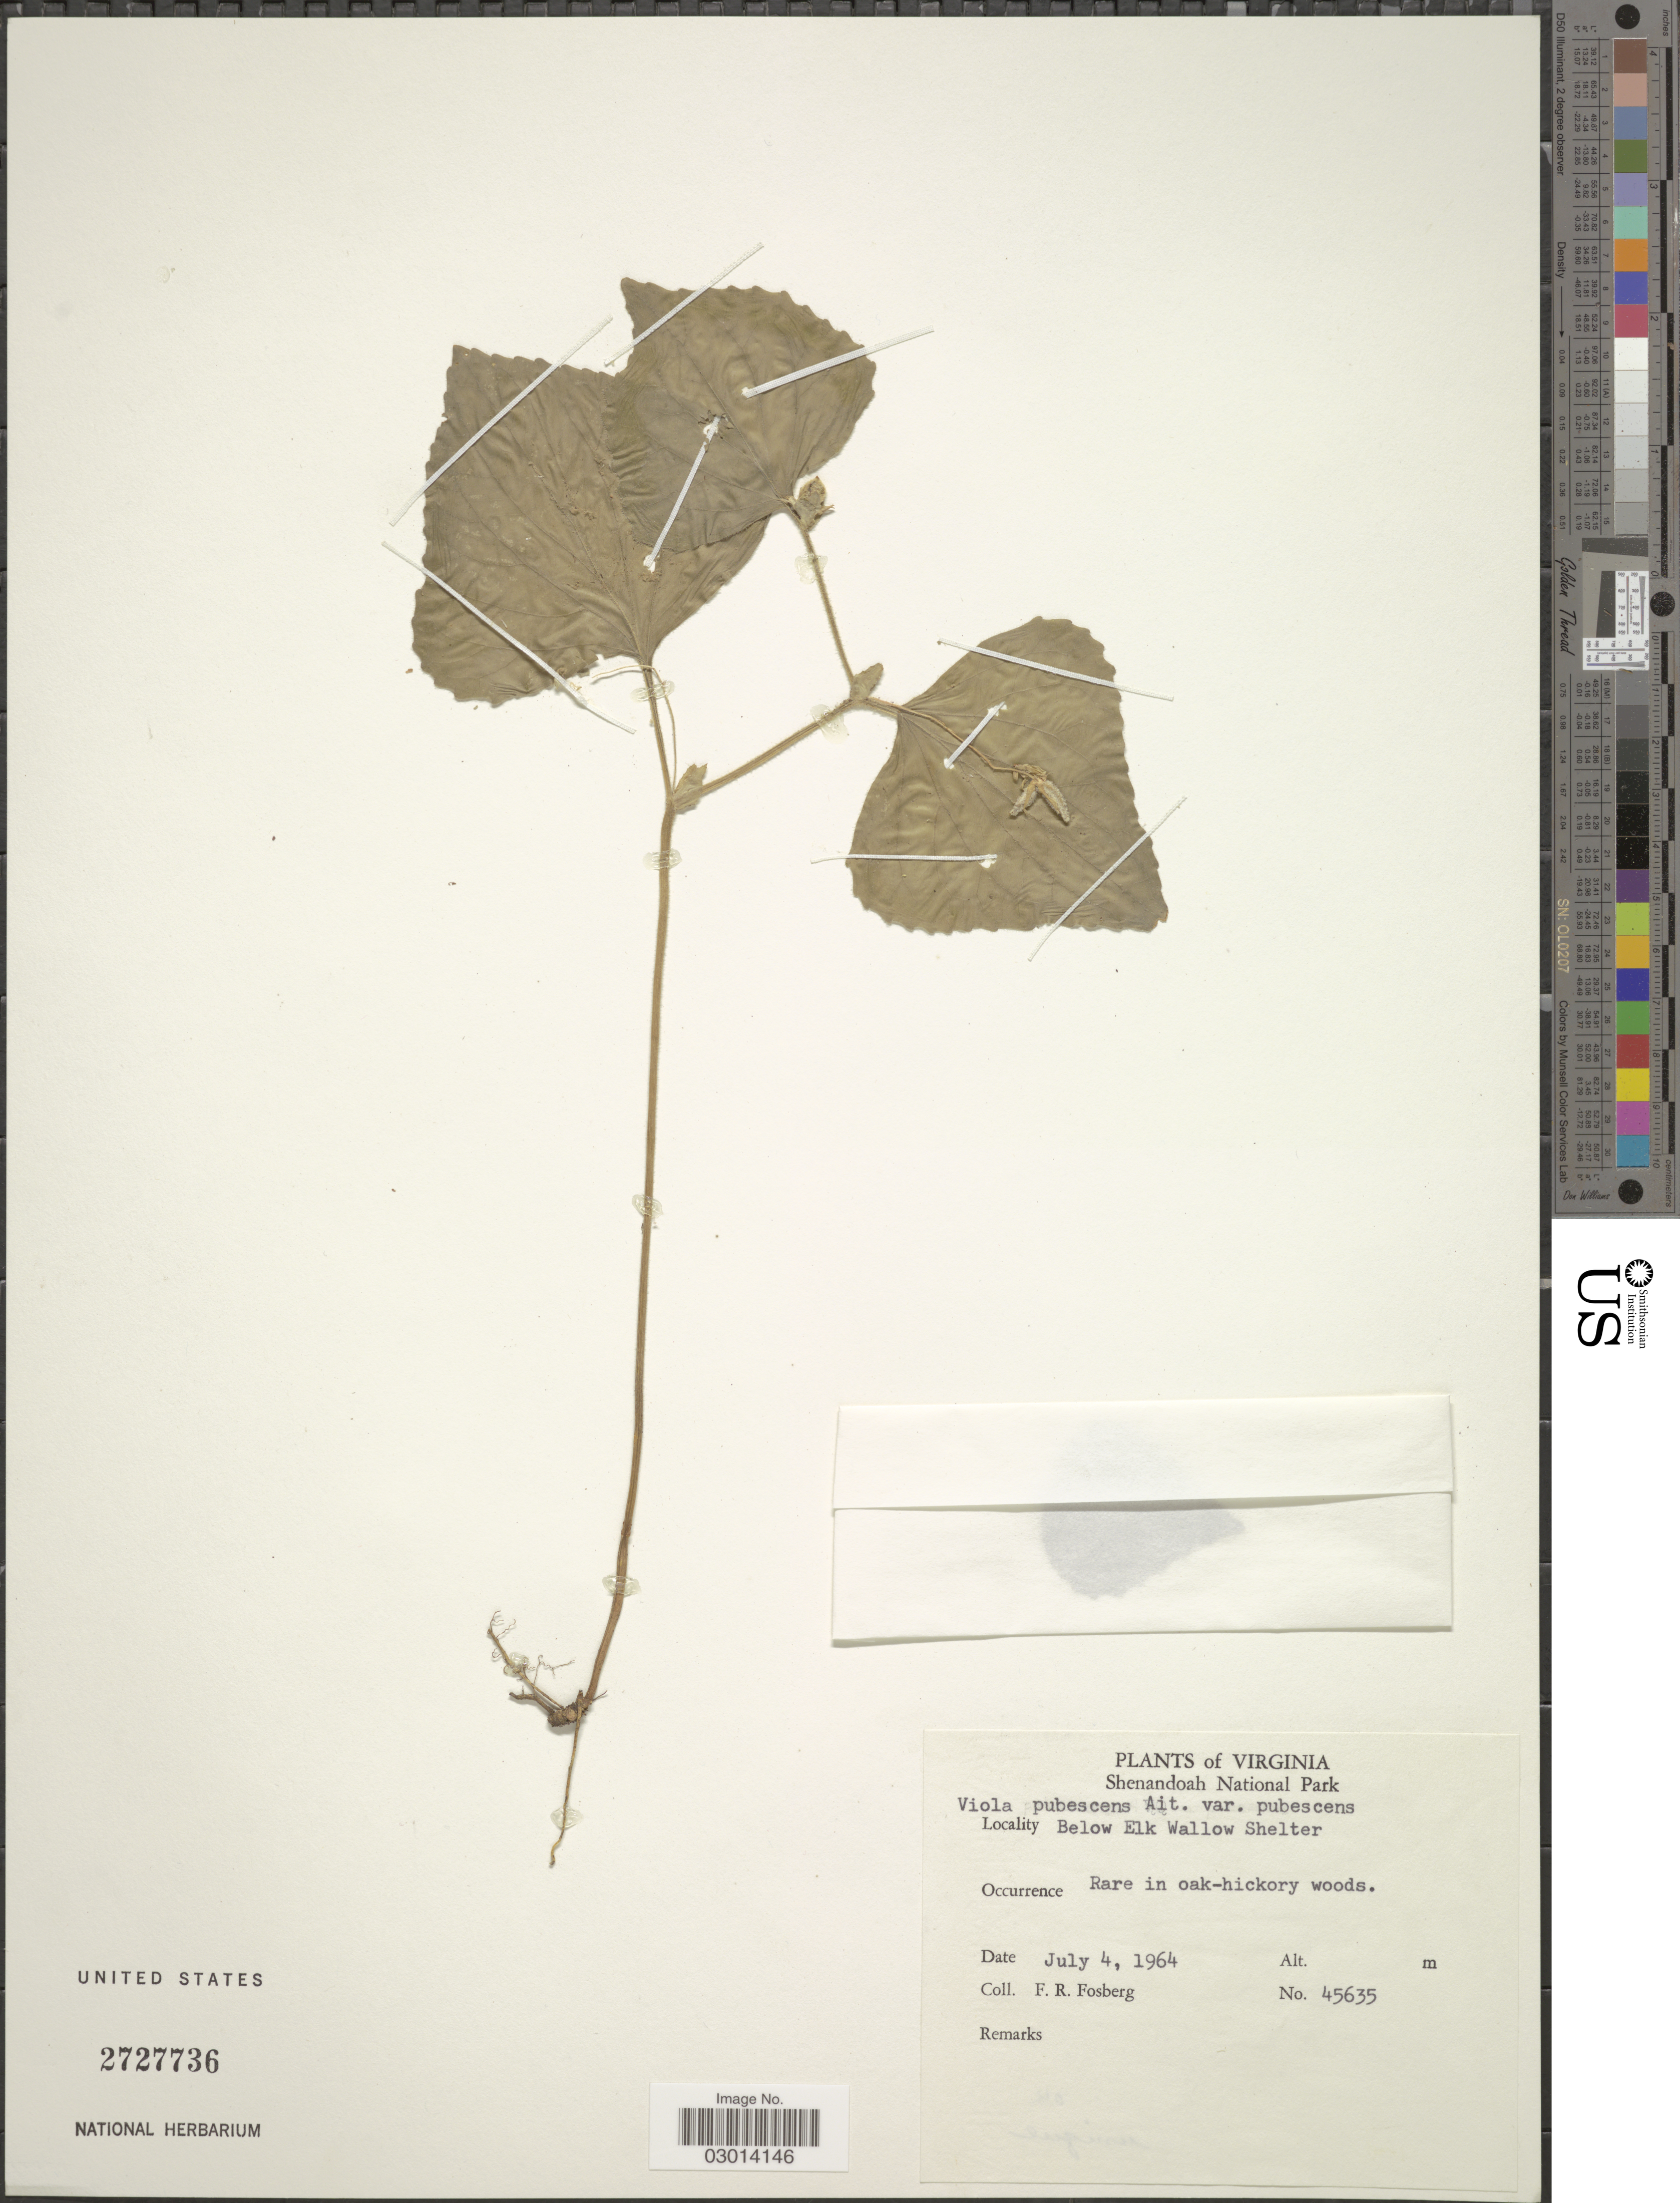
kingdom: Plantae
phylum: Tracheophyta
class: Magnoliopsida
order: Malpighiales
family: Violaceae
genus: Viola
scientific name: Viola pubescens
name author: Aiton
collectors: F. R. Fosberg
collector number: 45635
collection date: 1964-07-04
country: United States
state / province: Virginia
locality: Shenandoah National Park. Below Elk Wallow Shelter.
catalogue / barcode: US 2727736